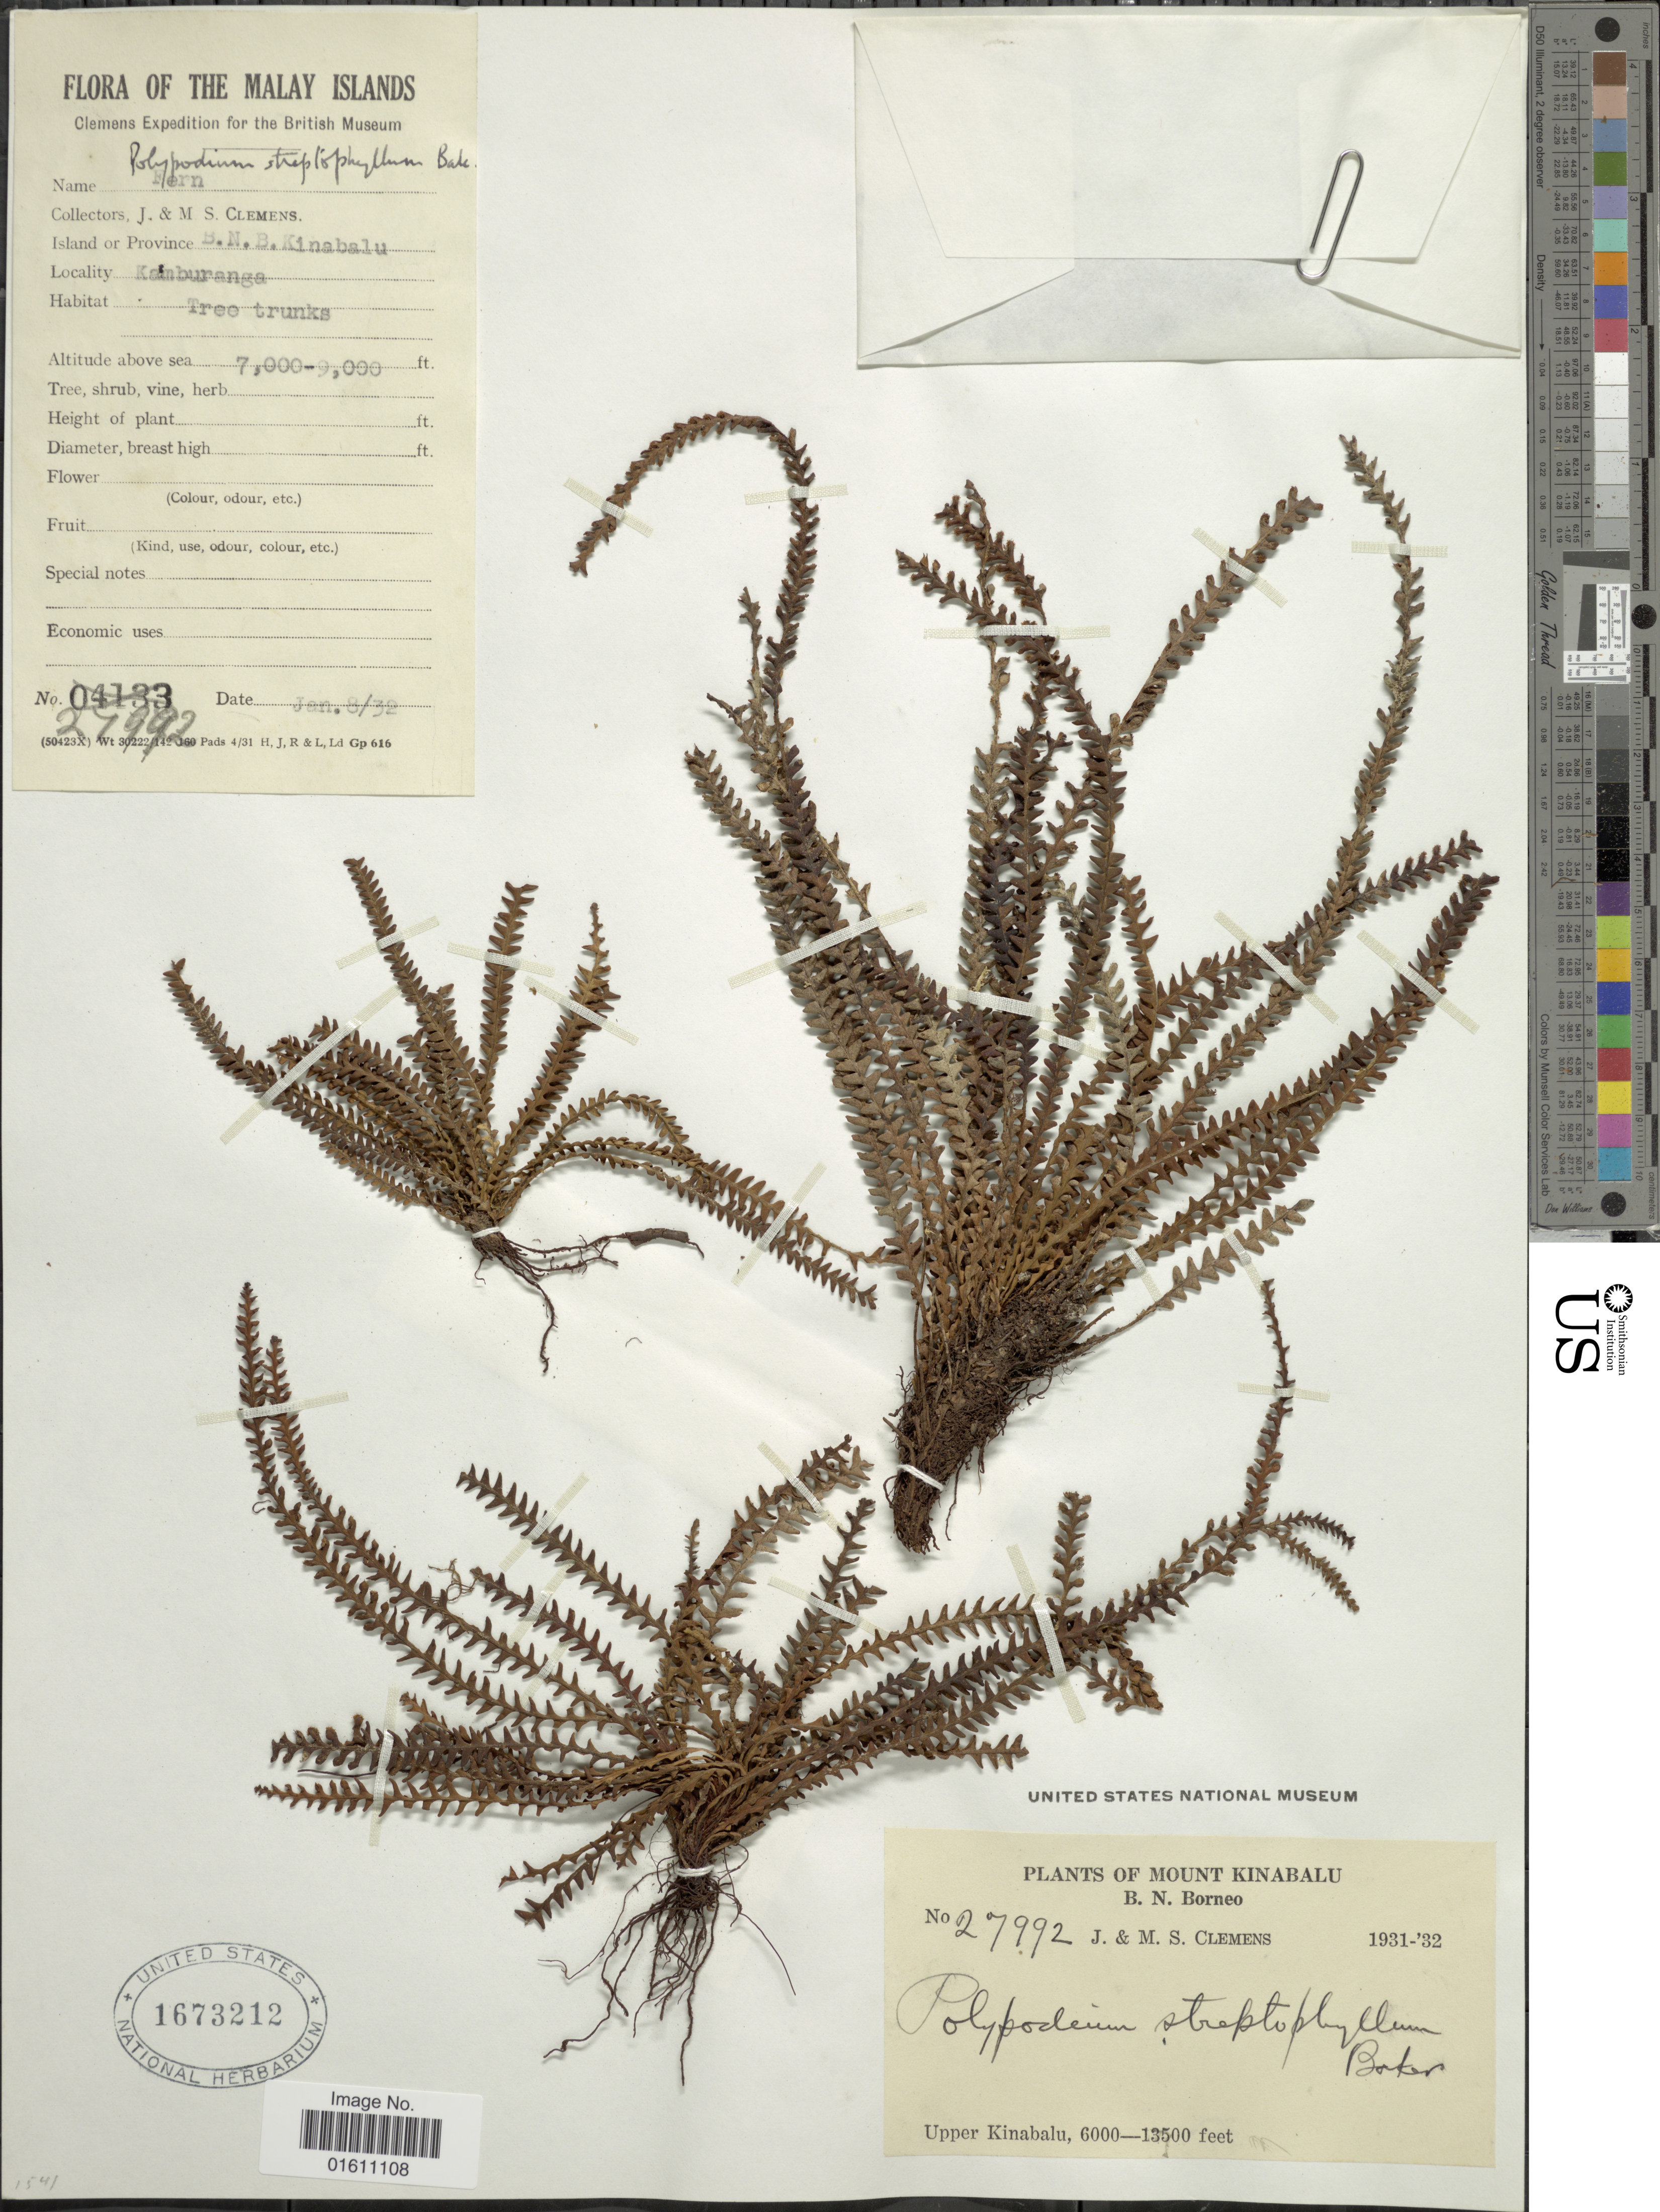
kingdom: Plantae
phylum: Tracheophyta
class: Polypodiopsida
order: Polypodiales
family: Polypodiaceae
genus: Acrosorus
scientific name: Acrosorus streptophyllus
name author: (Baker) Copel.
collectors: J. Clemens & M. S. Clemens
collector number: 27992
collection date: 1931/1932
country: Malaysia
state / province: Sabah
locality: Mount Kinabalu, B. N. Borneo, Upper Kinabalu. The Malay Islands, island or province B.N.B Kinabalu. Kamburanga.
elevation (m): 1829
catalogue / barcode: US 1673212